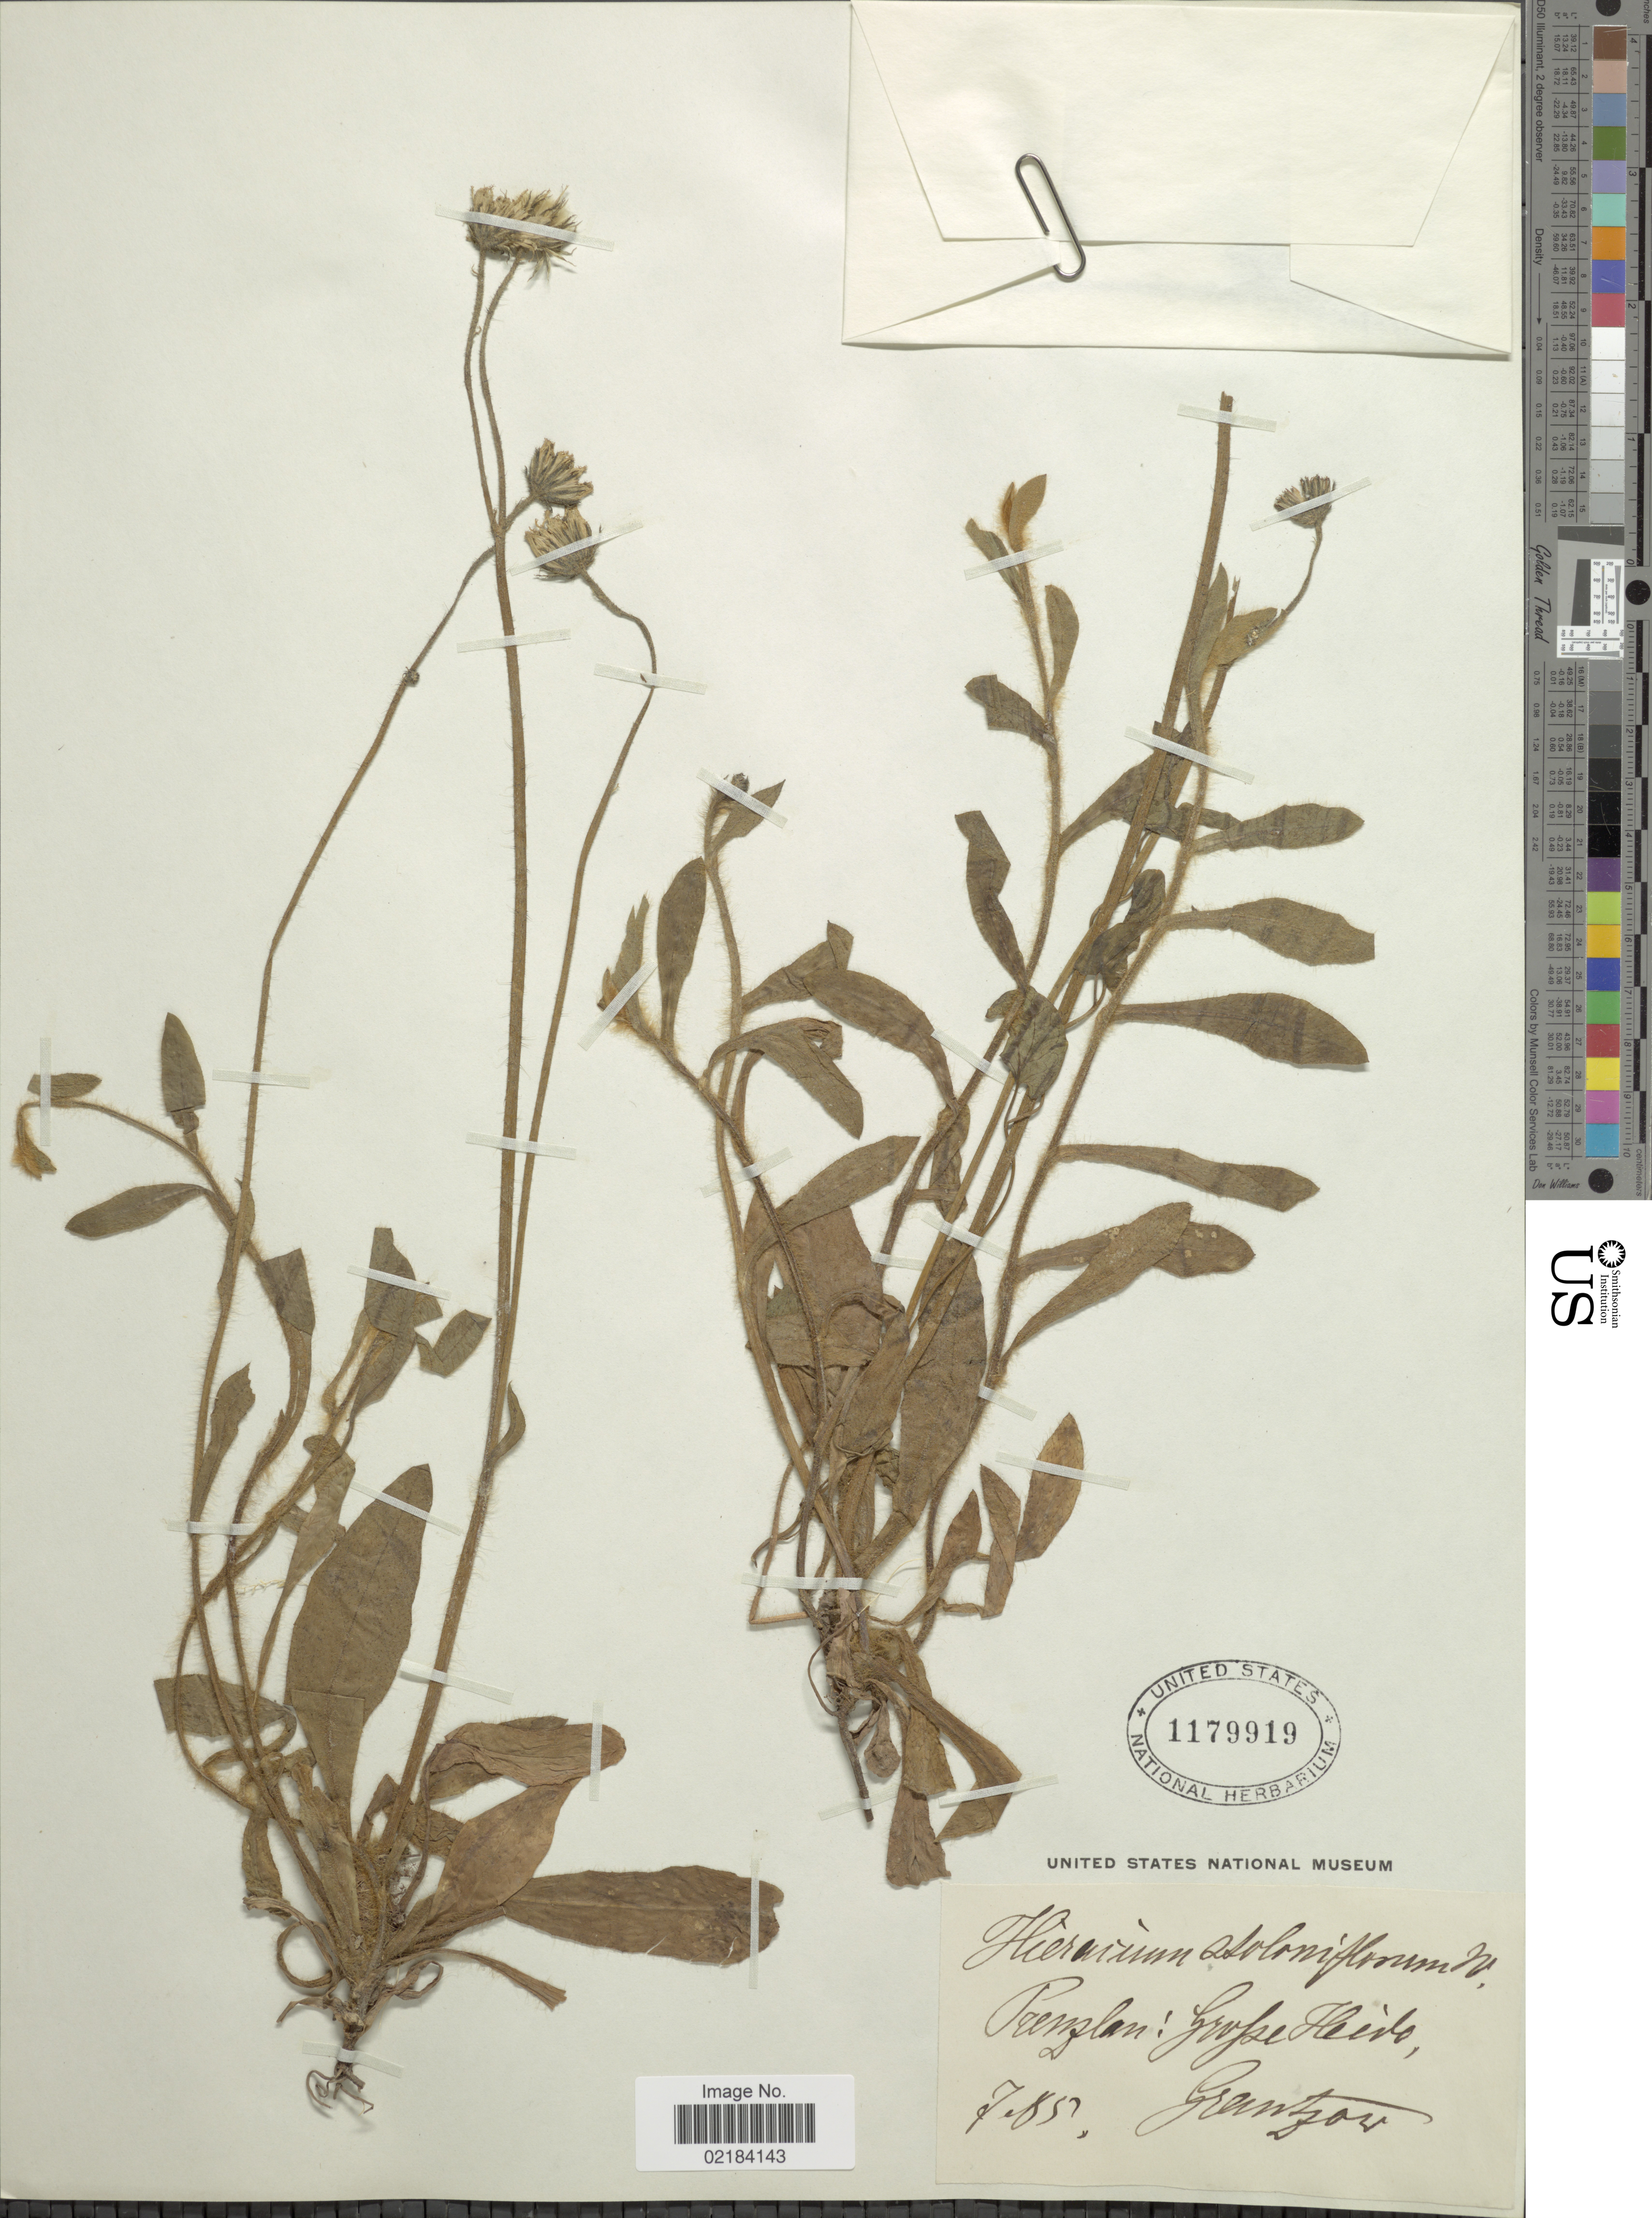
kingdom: Plantae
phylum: Tracheophyta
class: Magnoliopsida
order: Asterales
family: Asteraceae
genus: Pilosella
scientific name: Pilosella stoloniflora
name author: (Waldst. & Kit.) F.W. Schultz & Sch. Bip.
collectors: Grantzow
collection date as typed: Transcribed d/m/y: /7/85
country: Germany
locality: Prenzlau: Grope Heido [interpreted]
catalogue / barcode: US 1179919